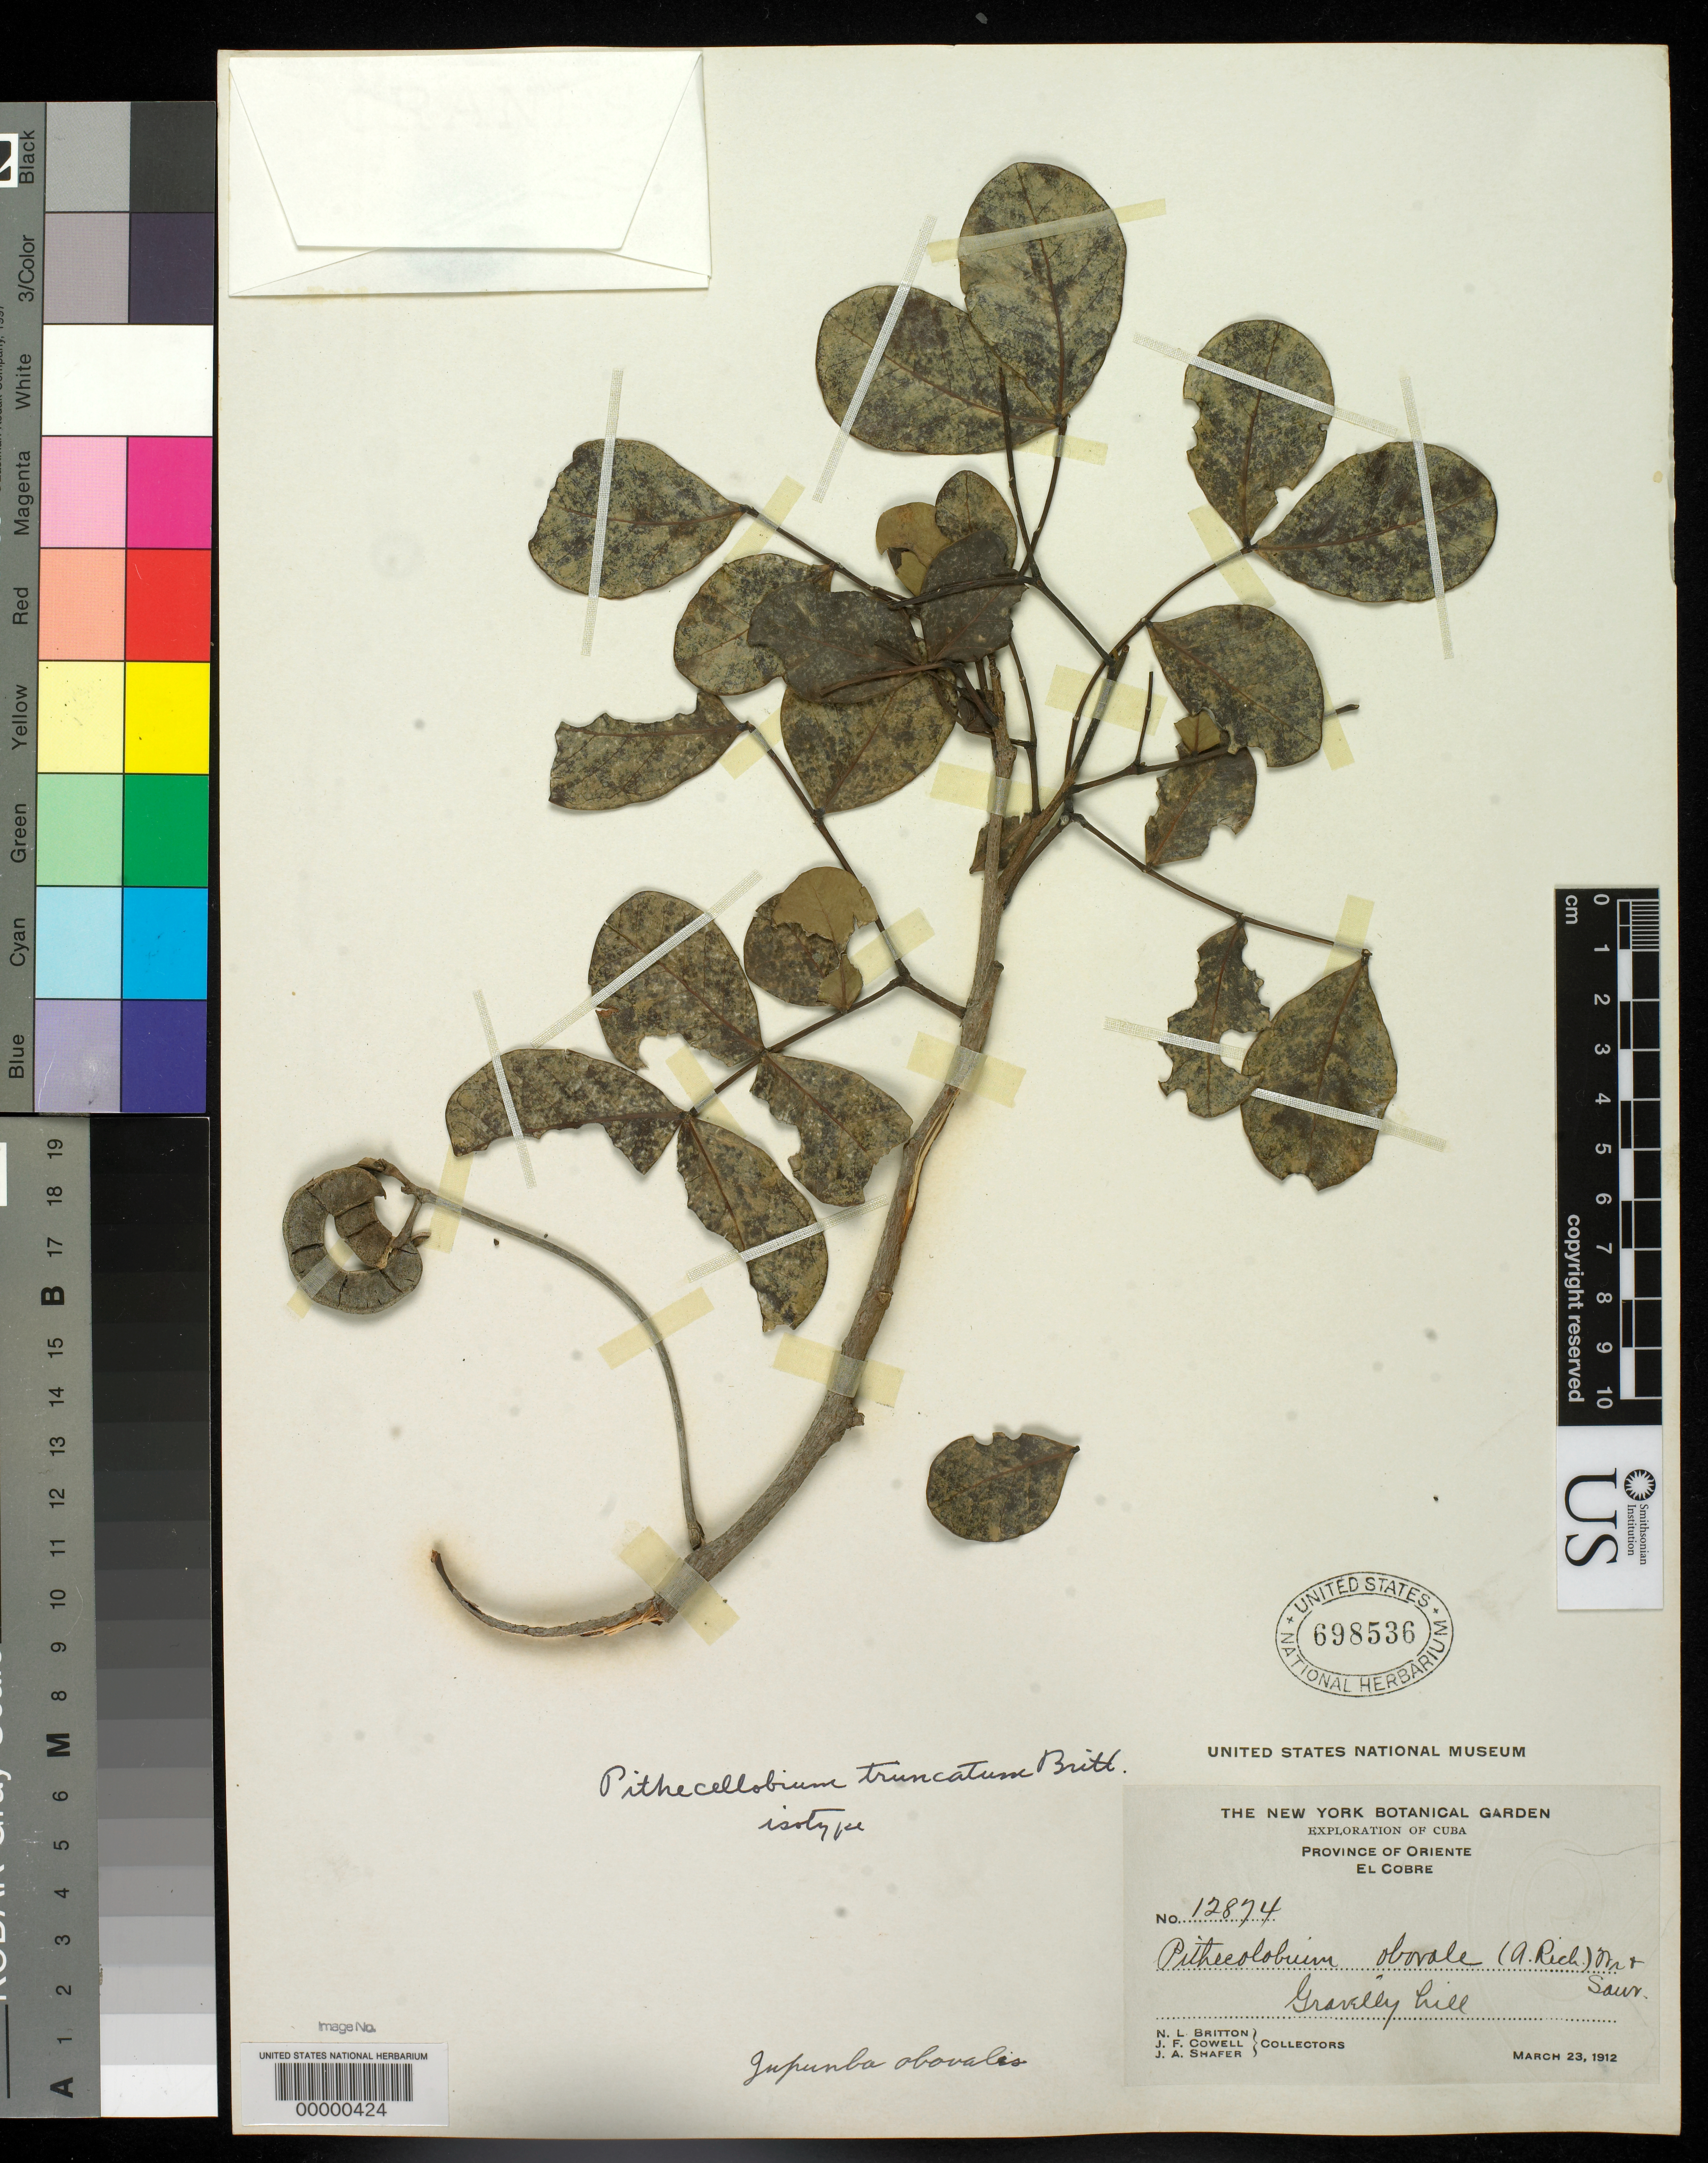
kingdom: Plantae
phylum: Tracheophyta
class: Magnoliopsida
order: Fabales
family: Fabaceae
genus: Pithecellobium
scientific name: Pithecellobium truncatum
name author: Britton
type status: Isotype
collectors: N. Britton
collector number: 12874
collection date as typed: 23 Mar 1912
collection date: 1912-03-23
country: Cuba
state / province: Oriente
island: Greater Antilles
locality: El Cobre.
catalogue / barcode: US 698536